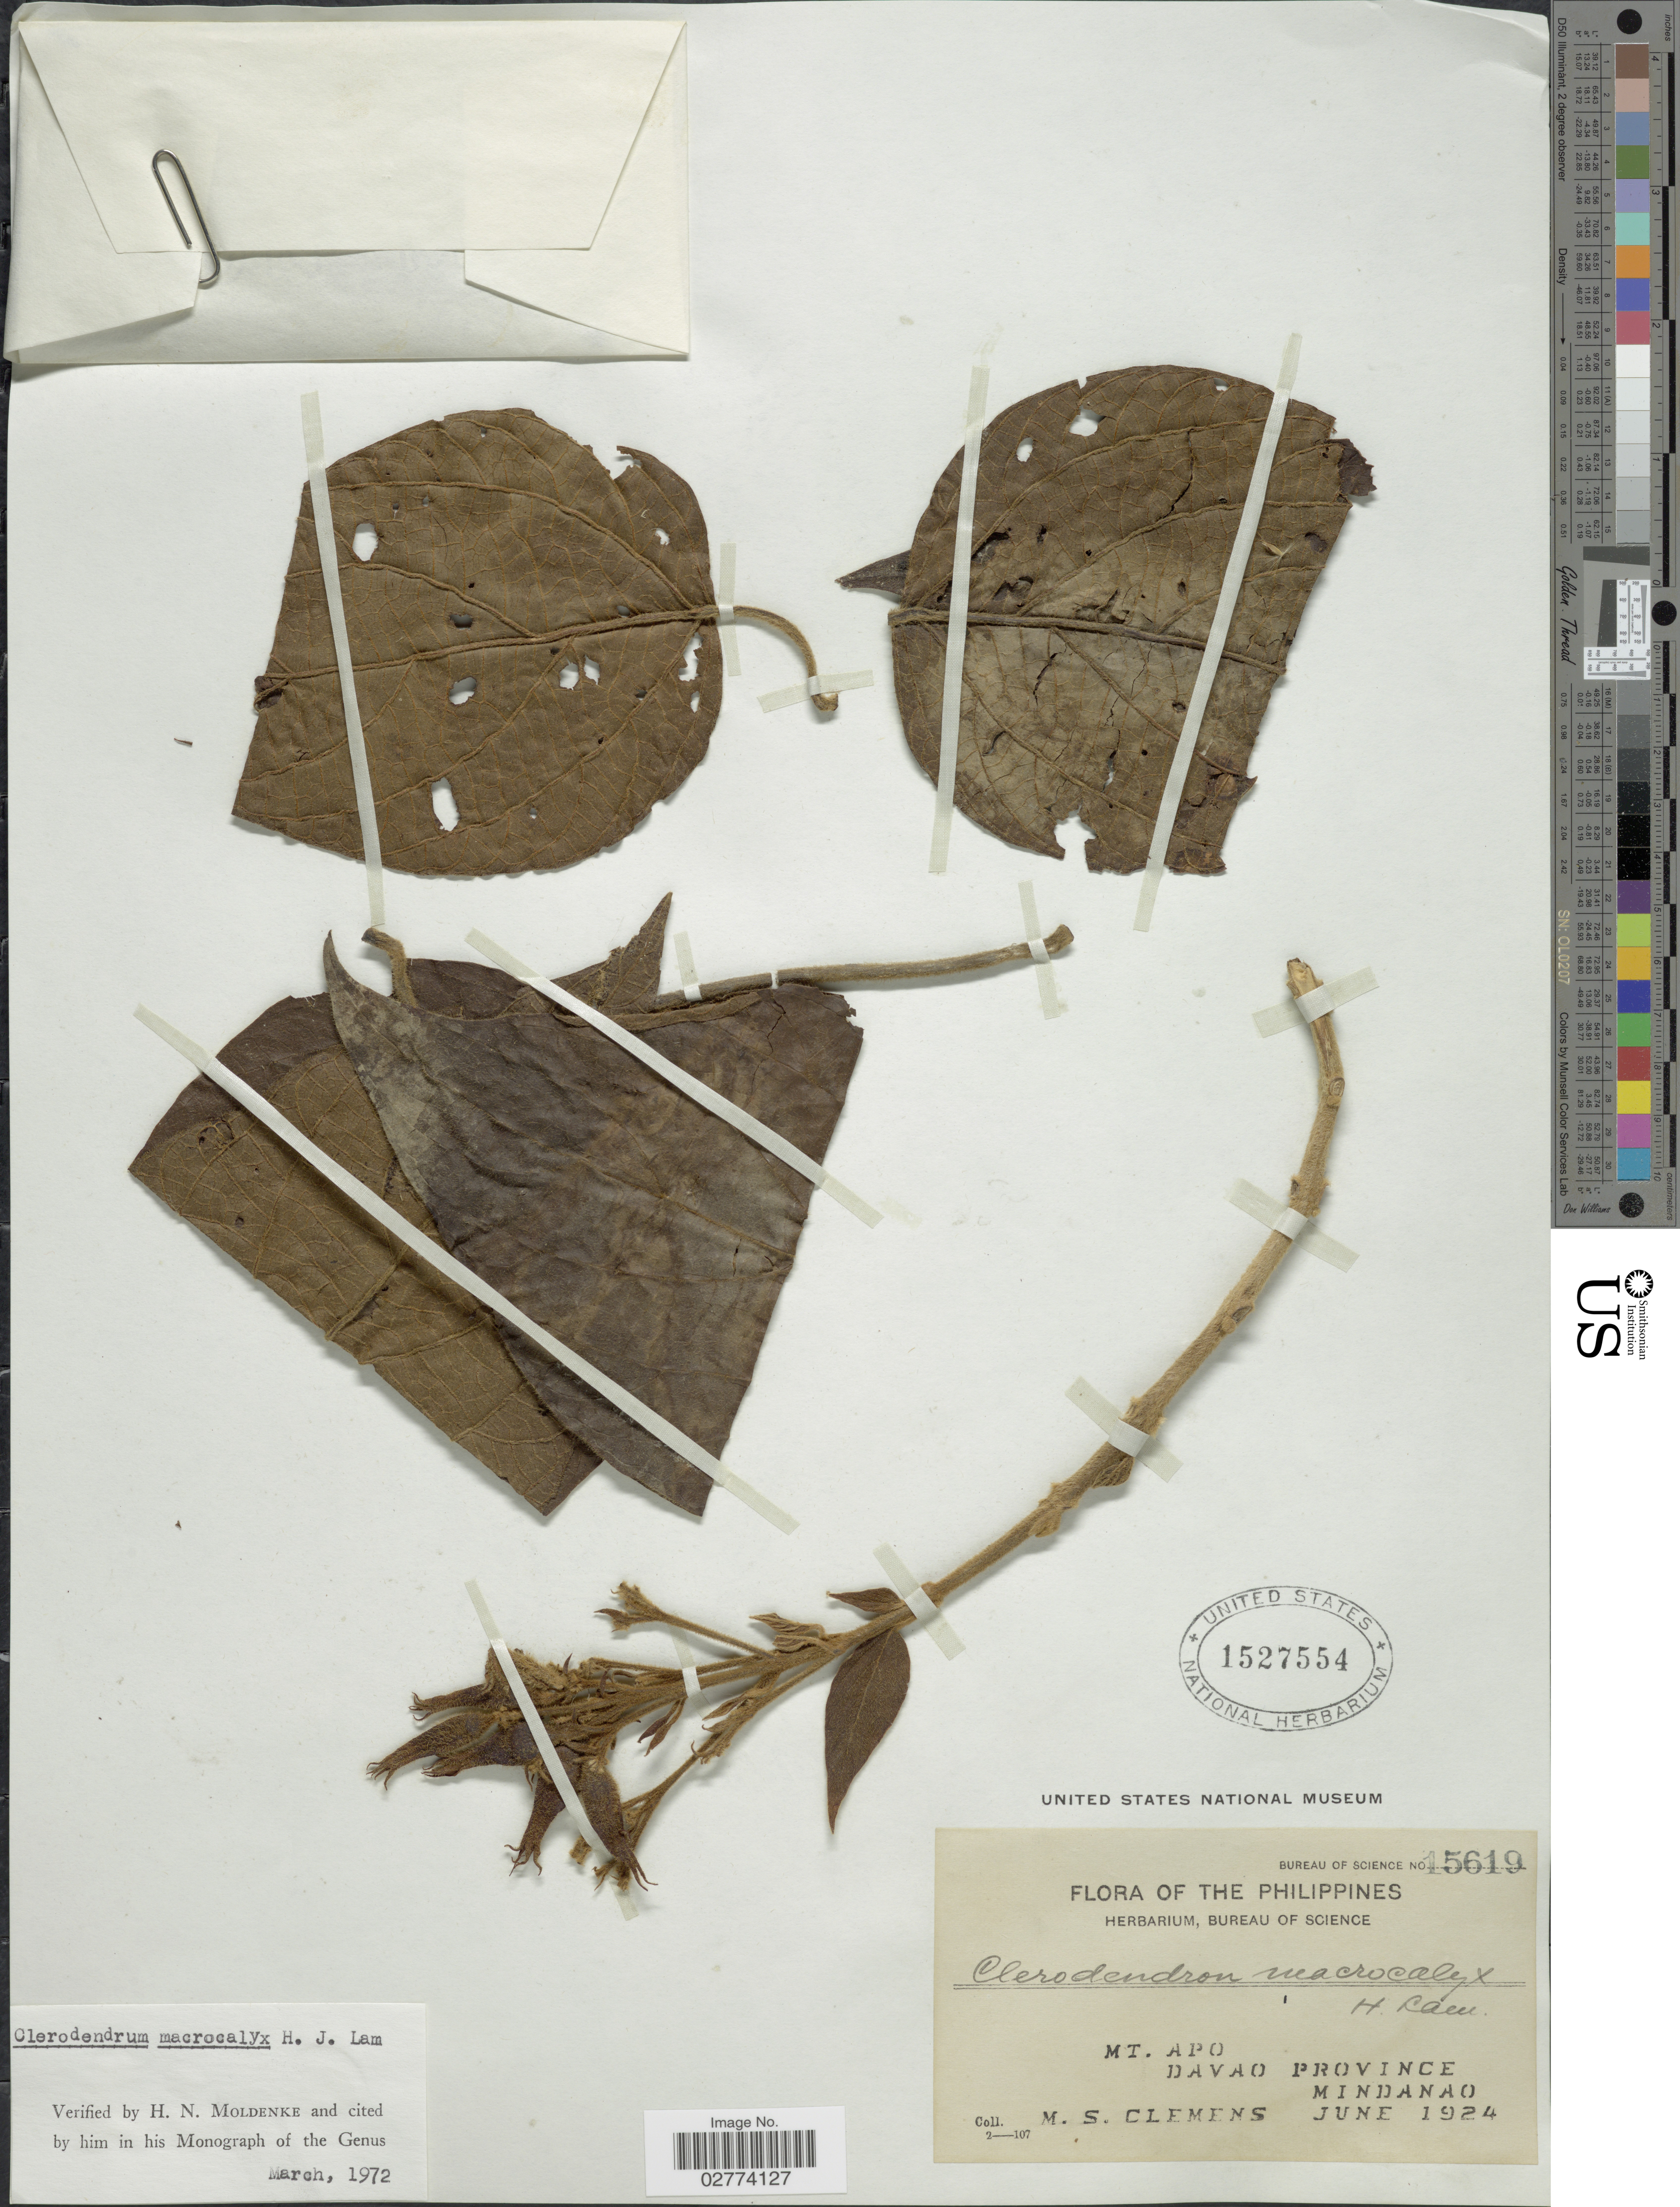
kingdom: Plantae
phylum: Tracheophyta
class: Magnoliopsida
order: Lamiales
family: Lamiaceae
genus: Clerodendrum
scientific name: Clerodendrum macrocalyx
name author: H.J. Lam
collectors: M. S. Clemens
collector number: Bureau of Science 15619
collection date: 1924-06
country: Philippines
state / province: Davao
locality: Mt. Apo, Mindanao.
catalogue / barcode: US 1527554